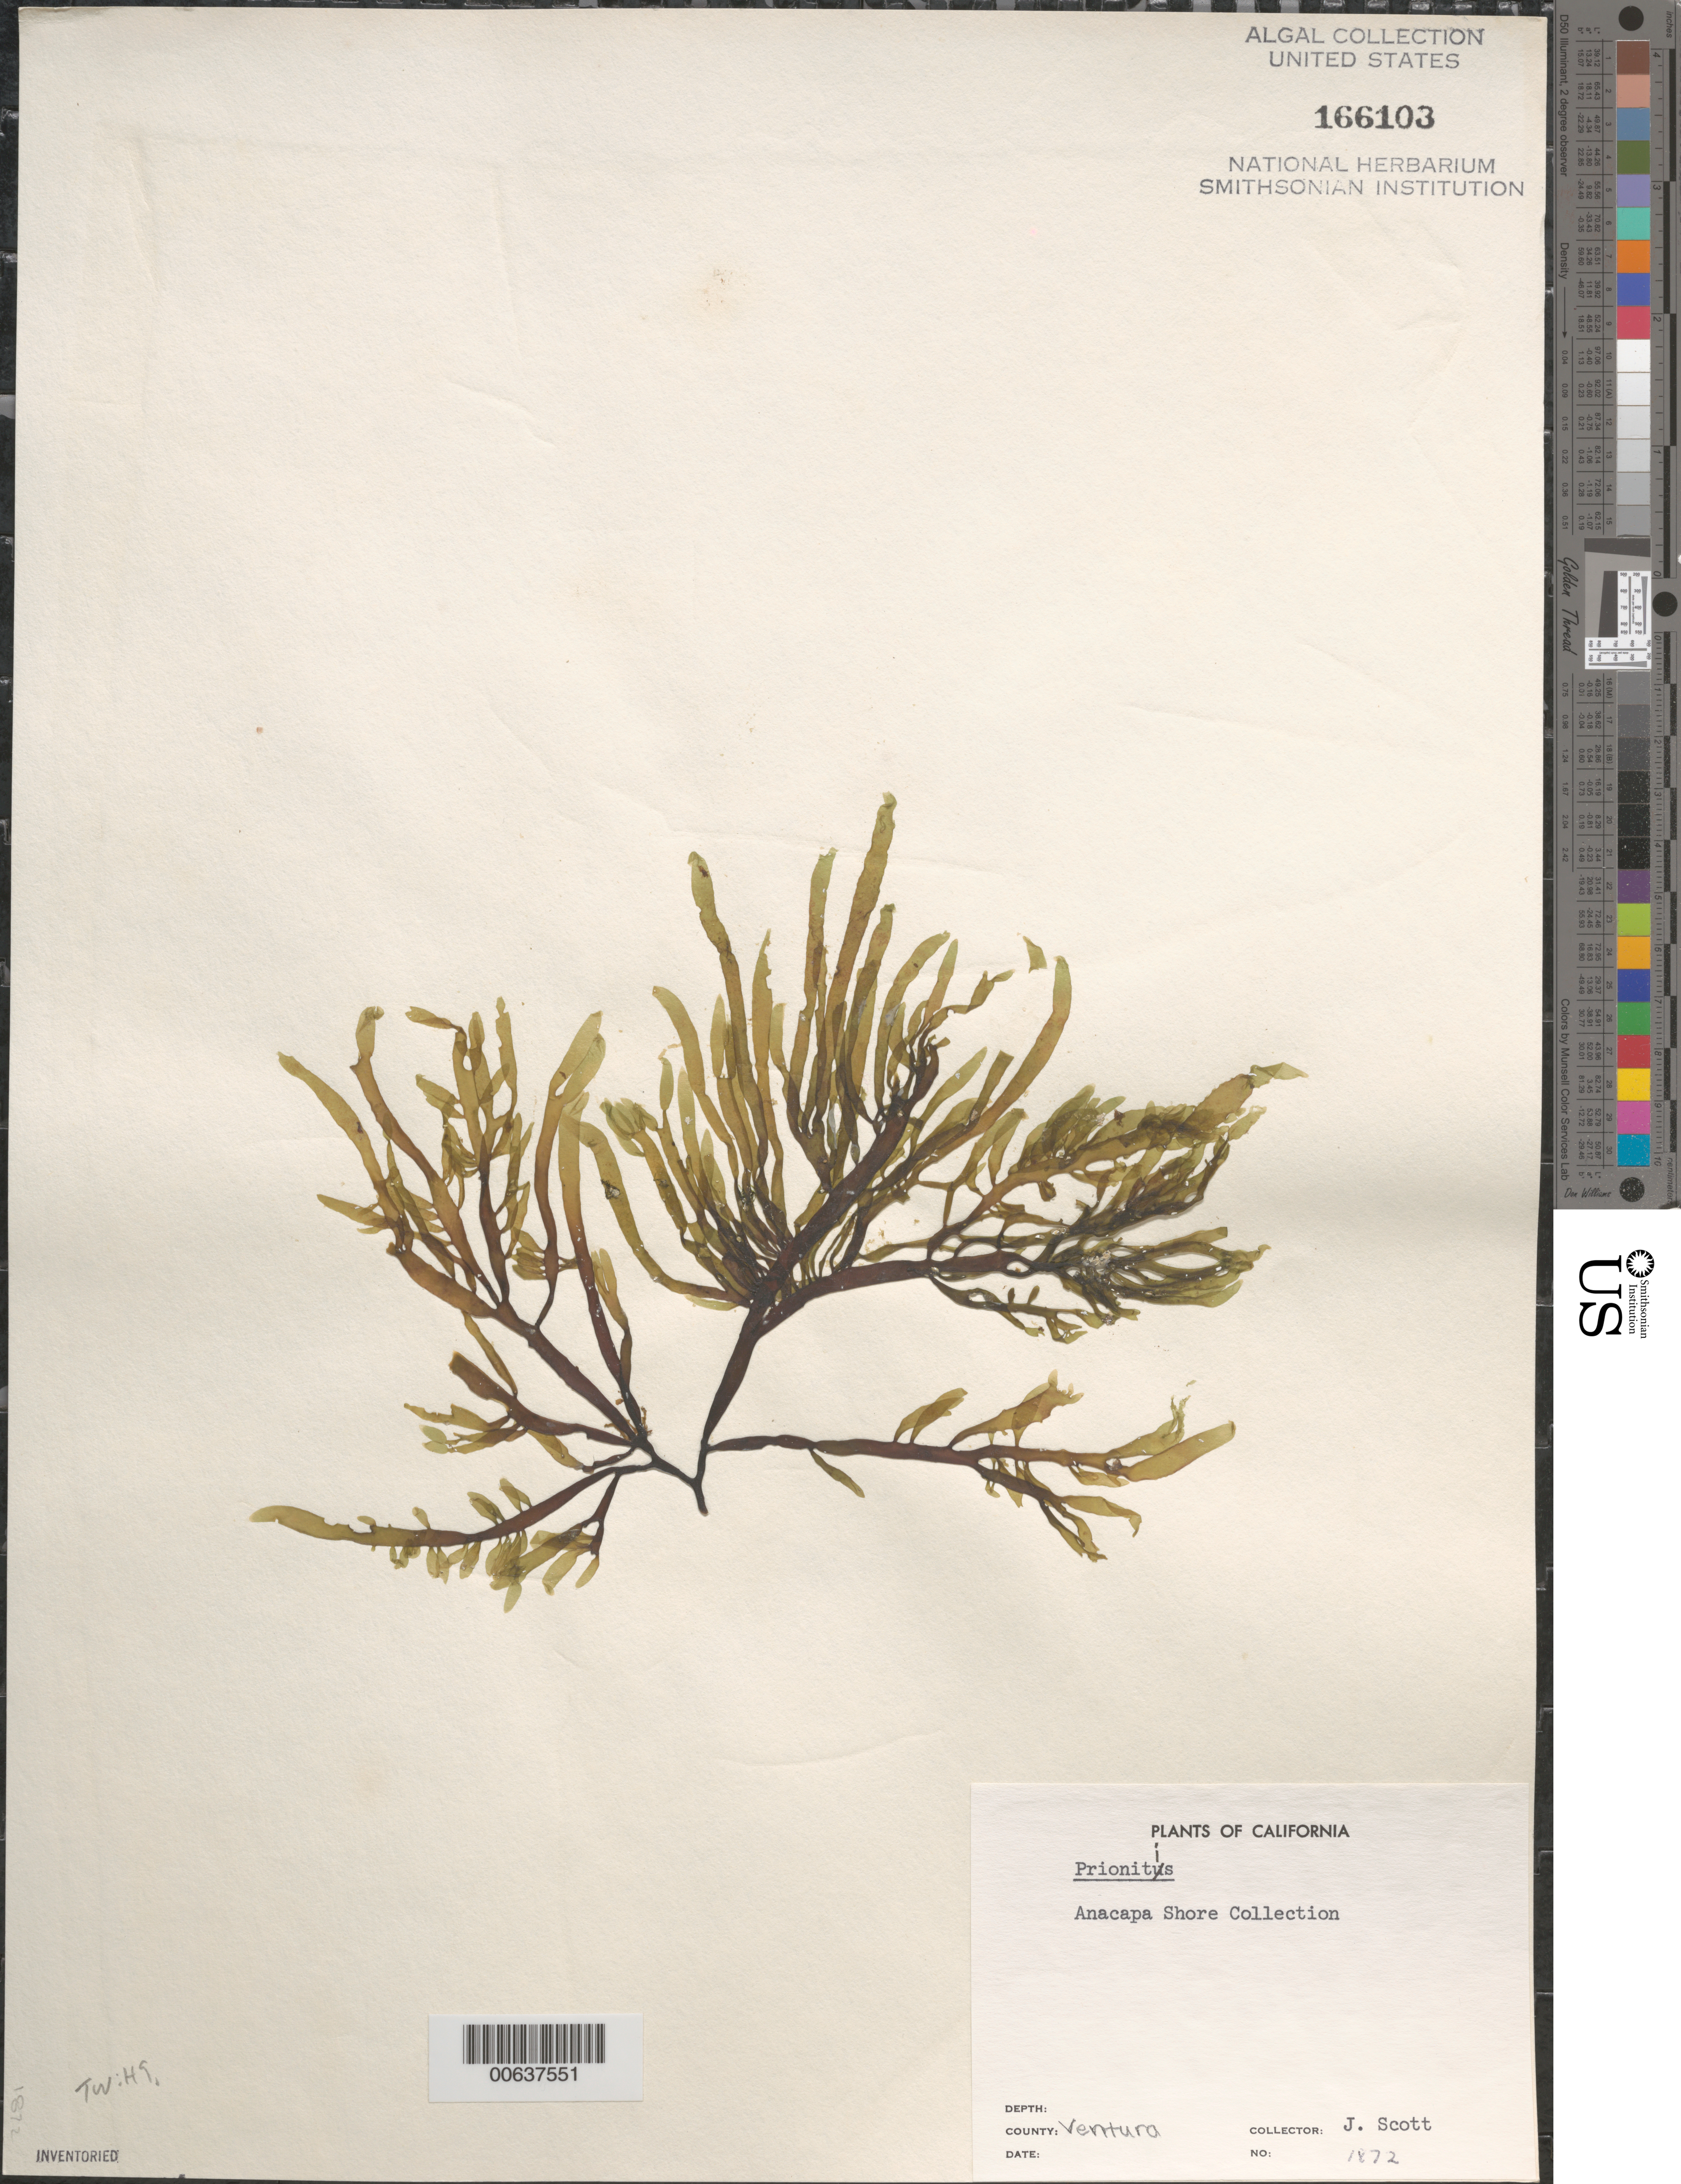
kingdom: Plantae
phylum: Rhodophyta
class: Florideophyceae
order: Cryptonemiales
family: Cryptonemiaceae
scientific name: Prionitis sp.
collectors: J. Scott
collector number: Neushul 1872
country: United States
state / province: California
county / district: Ventura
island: Anacapa Island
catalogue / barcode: US 166103